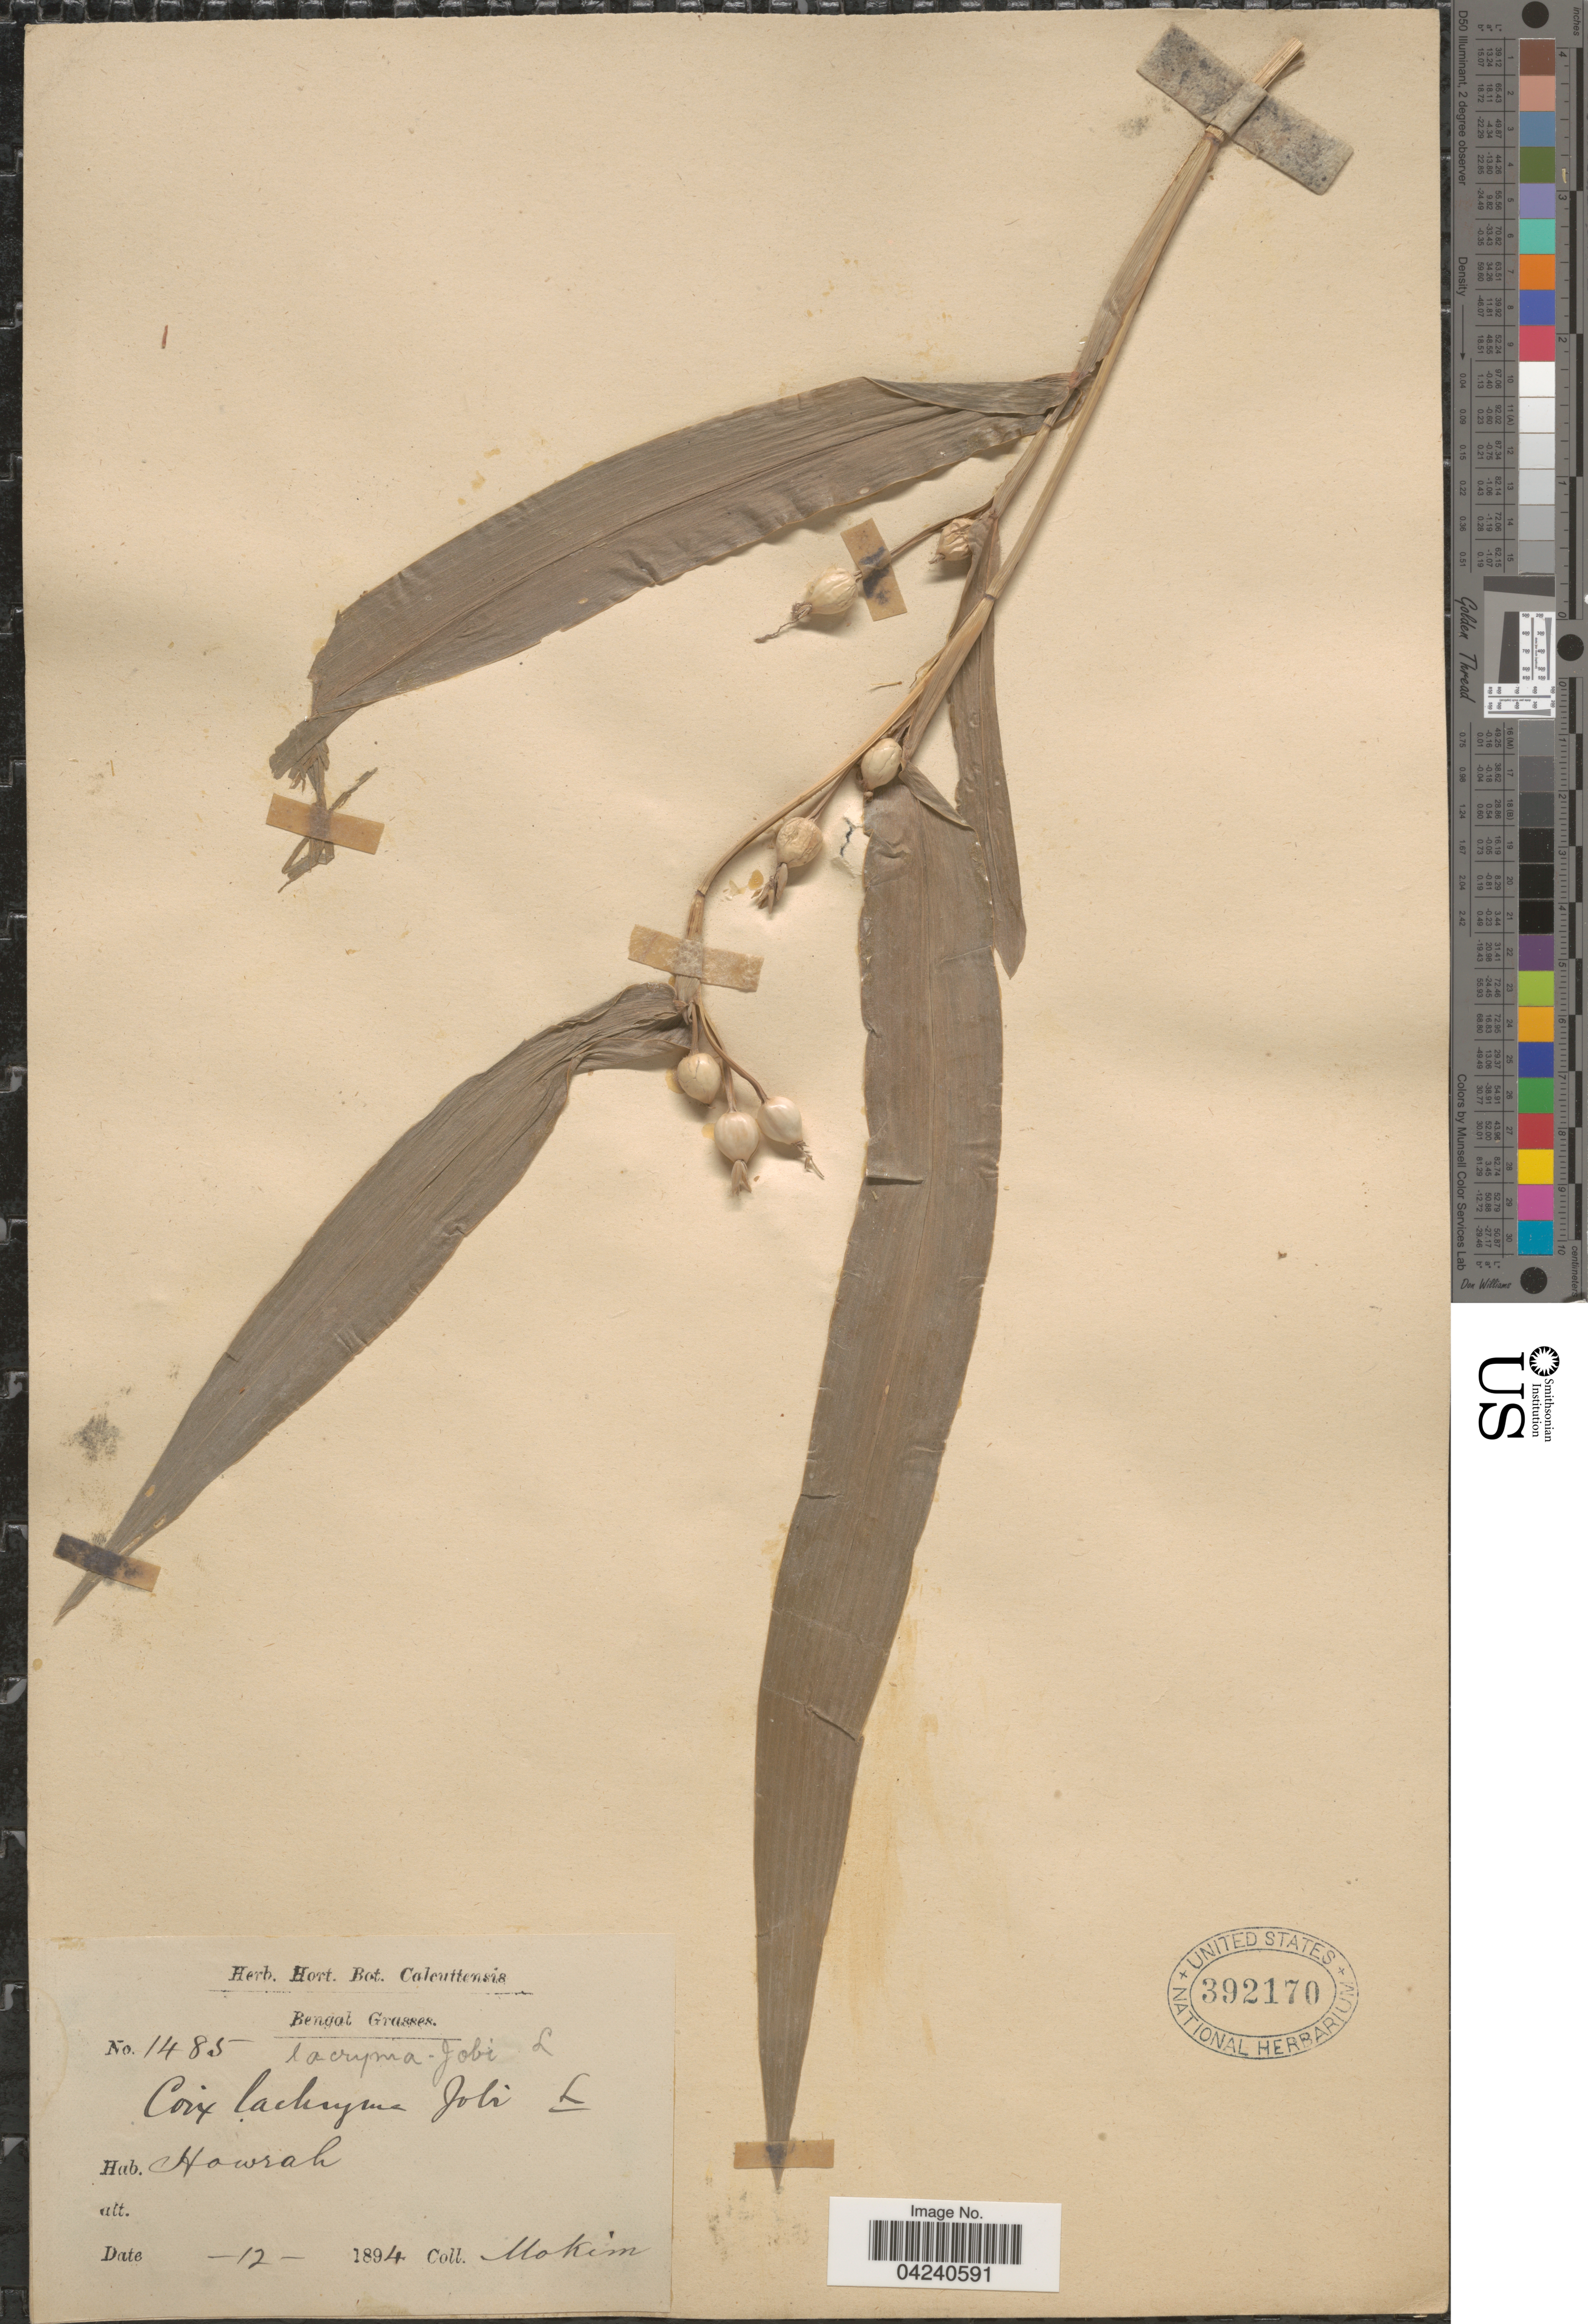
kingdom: Plantae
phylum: Tracheophyta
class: Liliopsida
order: Poales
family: Poaceae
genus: Coix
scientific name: Coix lacryma-jobi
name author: L.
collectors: -. Mokim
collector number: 1485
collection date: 1894-12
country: India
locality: Bengal. Howrah.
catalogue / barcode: US 392170